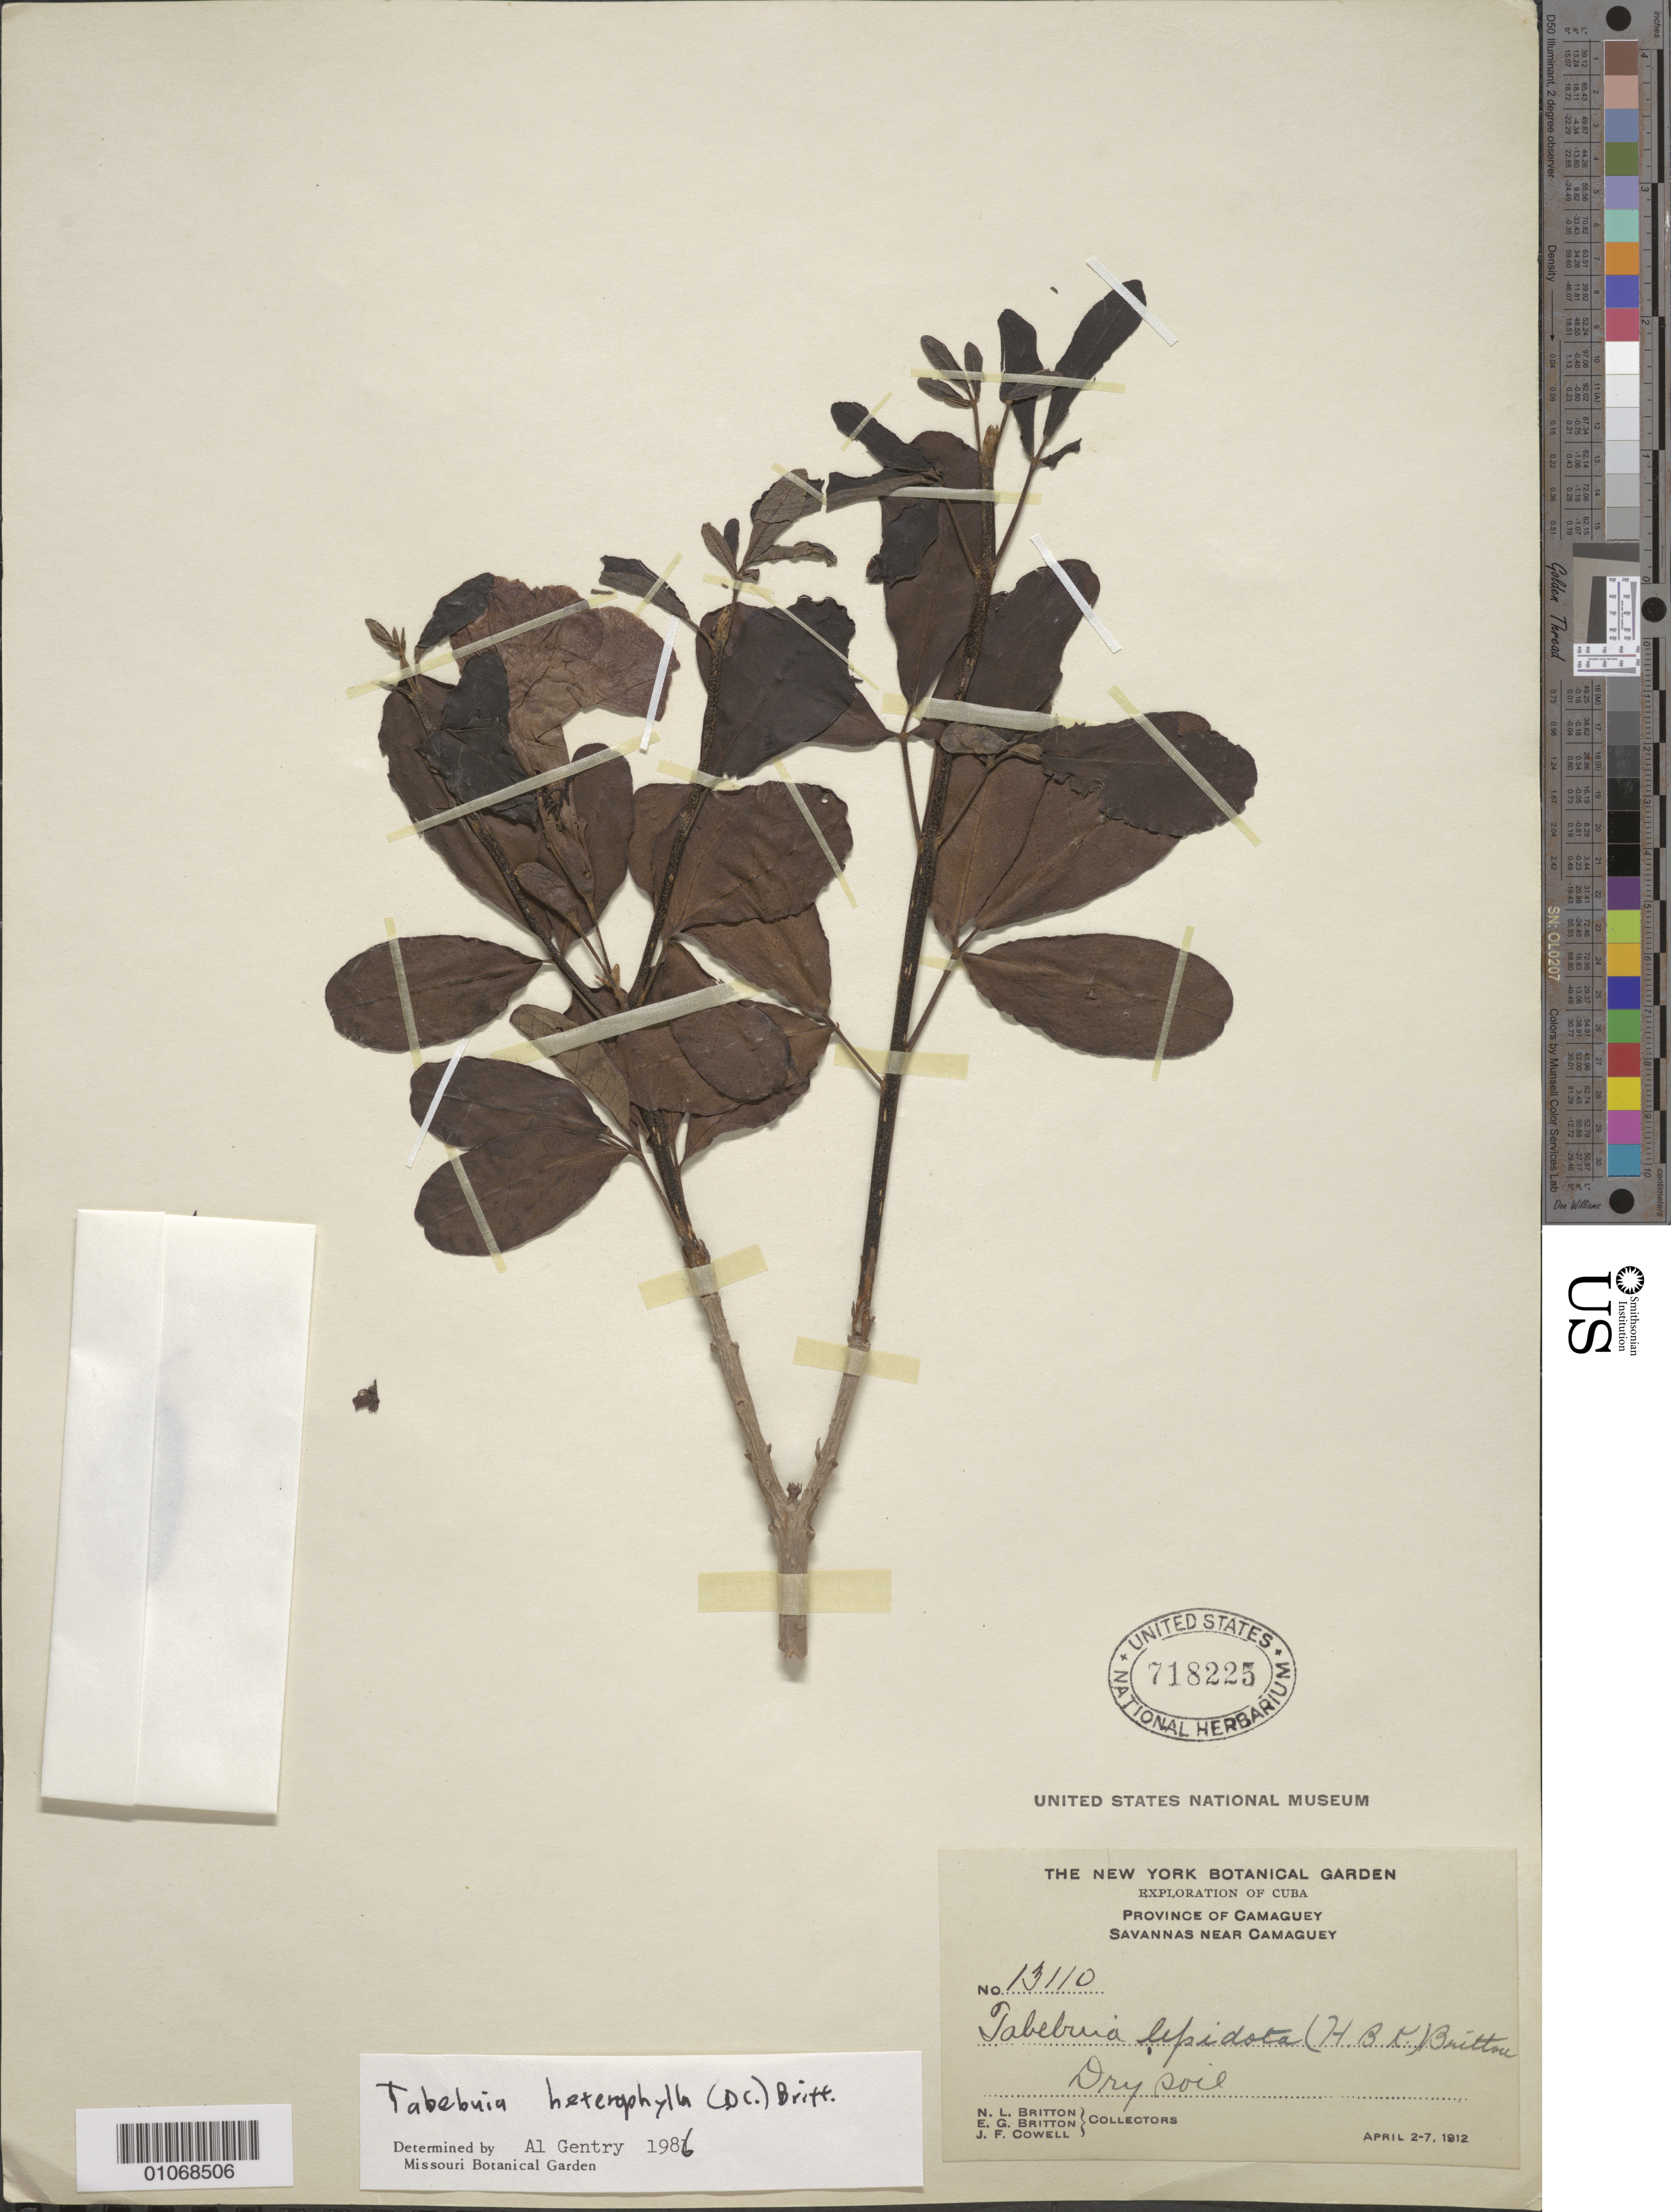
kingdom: Plantae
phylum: Tracheophyta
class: Magnoliopsida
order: Lamiales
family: Bignoniaceae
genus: Tabebuia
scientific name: Tabebuia heterophylla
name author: (DC.) Britton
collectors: N. Britton, E. G. Britton & J. F. Cowell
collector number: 13110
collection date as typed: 02 Apr 1912 to 07 Apr 1912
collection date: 1912-04-02/1912-04-07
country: Cuba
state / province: Camagüey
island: Cuba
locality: Dry soil, savannas near Camaguey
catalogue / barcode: US 718225